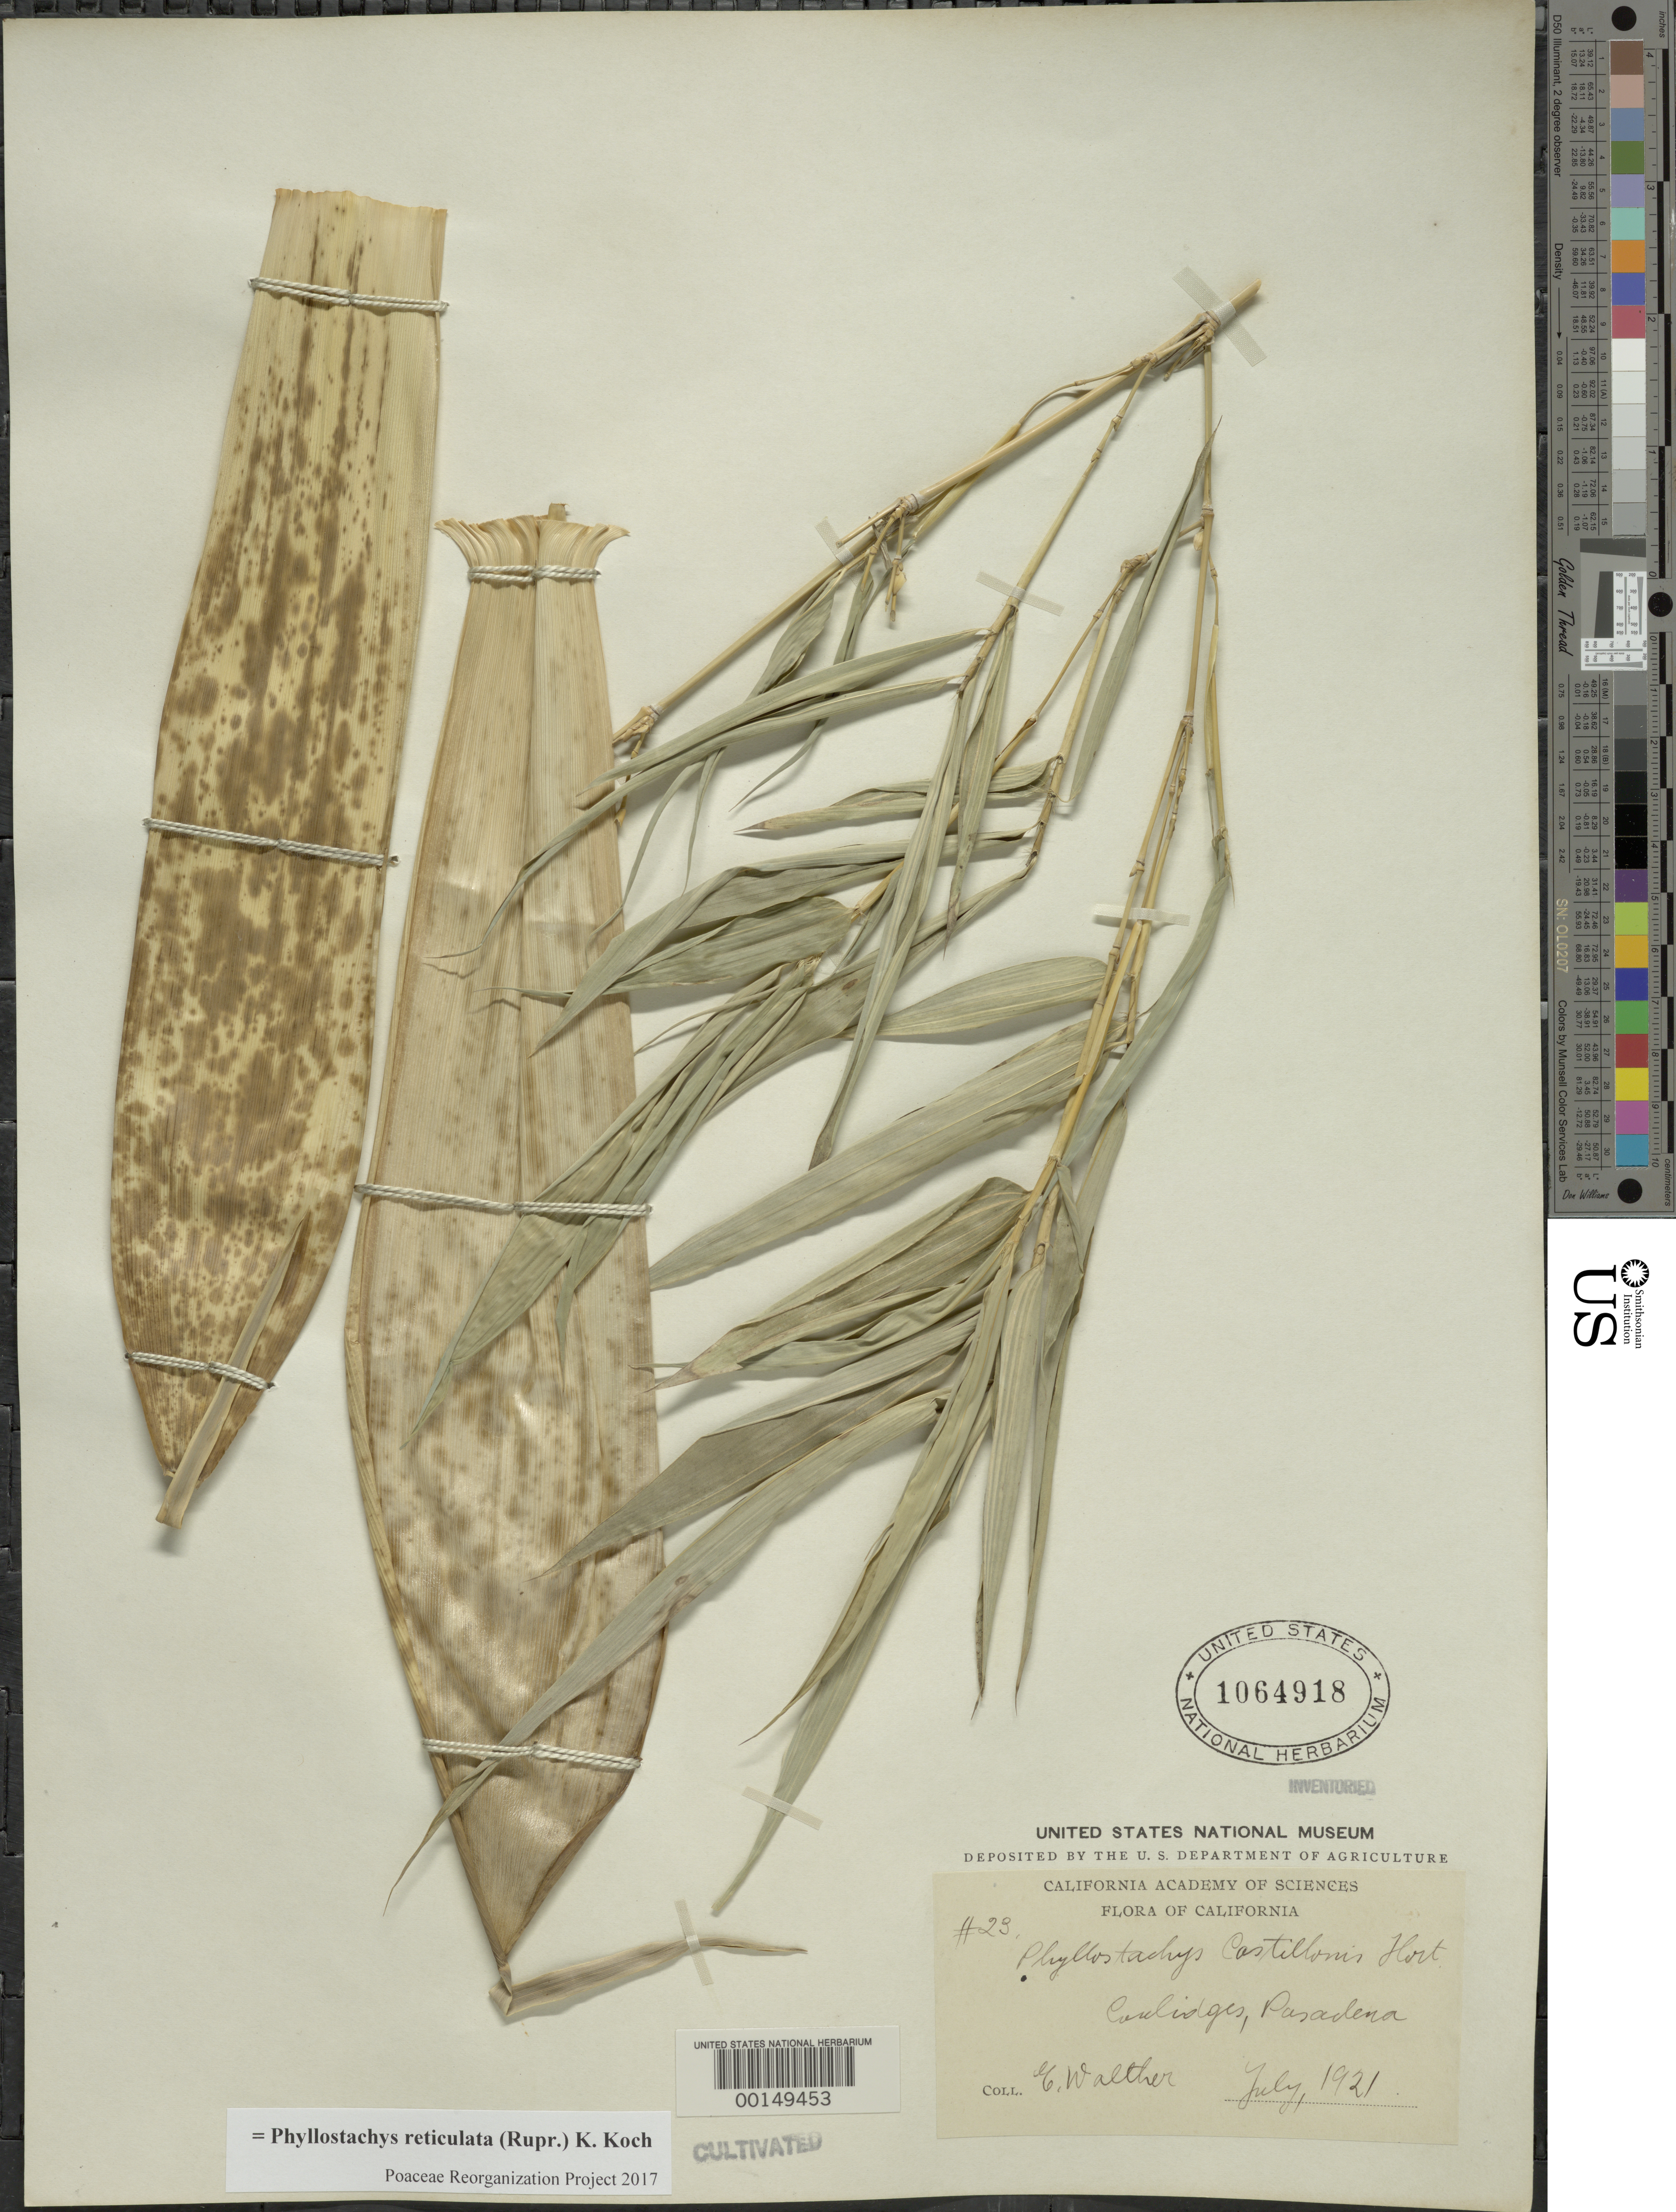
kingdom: Plantae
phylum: Tracheophyta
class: Liliopsida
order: Poales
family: Poaceae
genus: Phyllostachys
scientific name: Phyllostachys reticulata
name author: (Rupr.) K. Koch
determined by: Poaceae Reorganization Project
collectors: -- Walther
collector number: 23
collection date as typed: Jul 1921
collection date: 1921-07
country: United States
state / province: California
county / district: Los Angeles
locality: Pasadena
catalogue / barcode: US 1064918